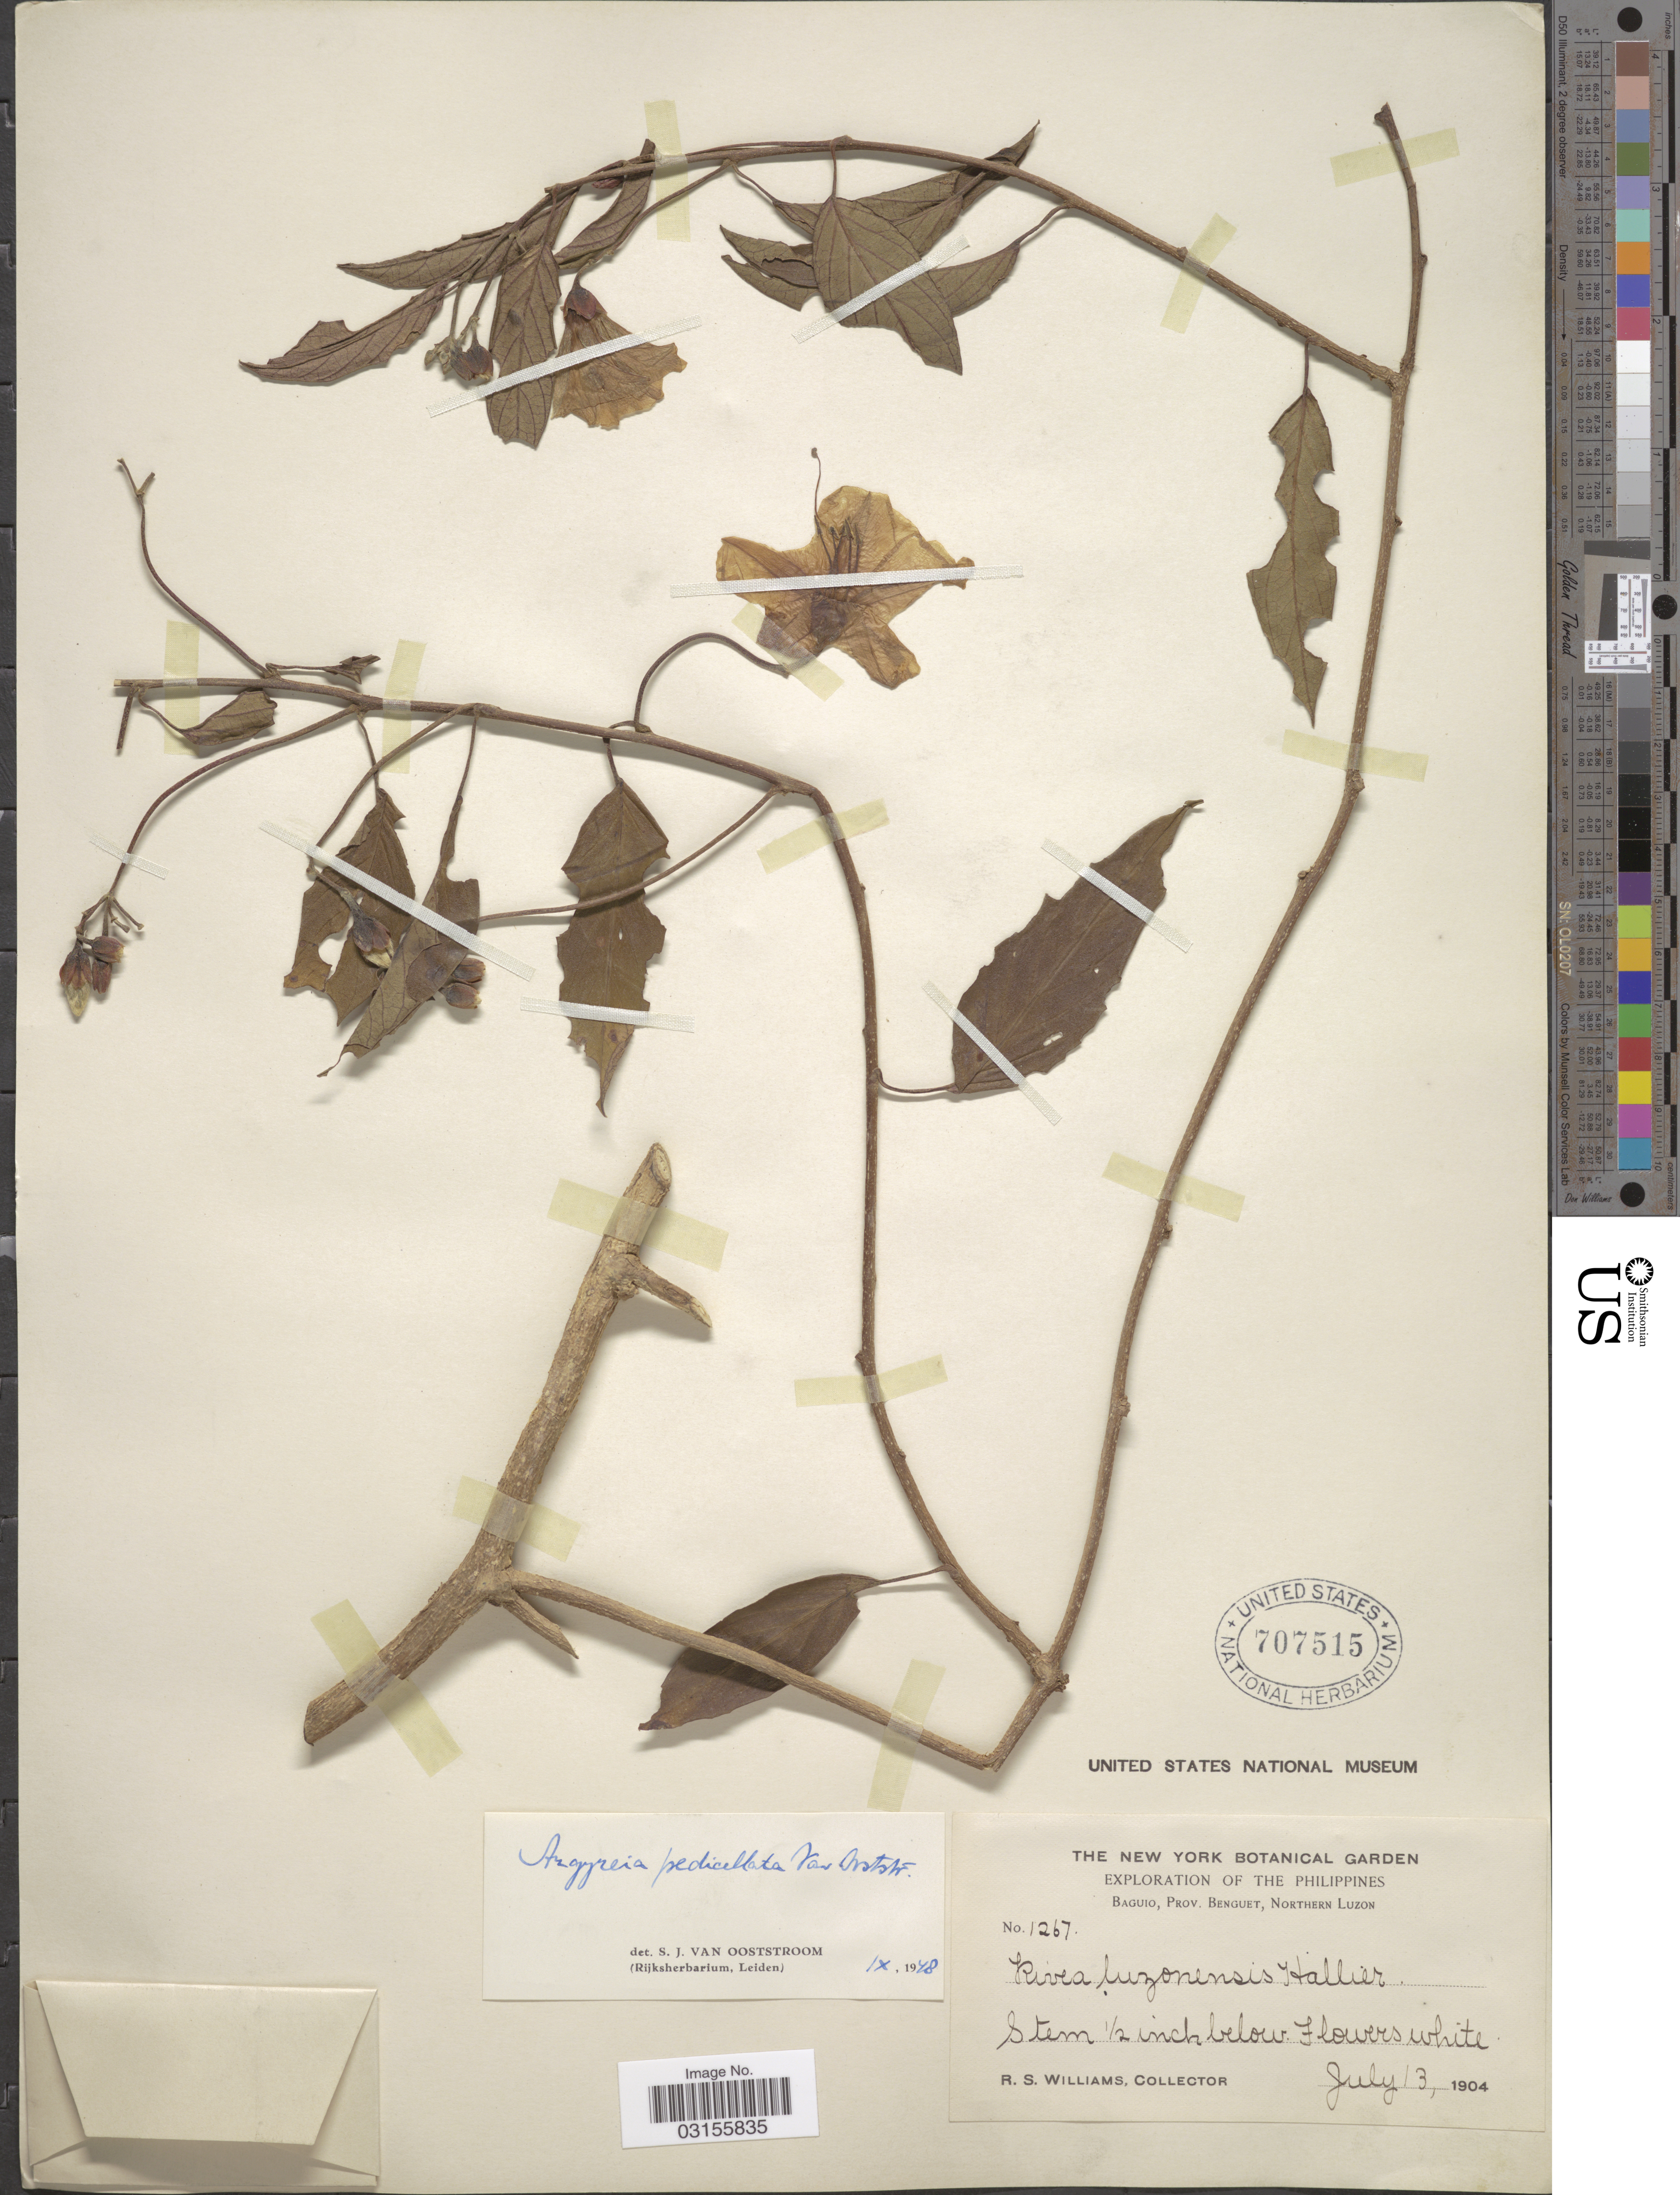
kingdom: Plantae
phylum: Tracheophyta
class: Magnoliopsida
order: Solanales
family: Convolvulaceae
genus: Argyreia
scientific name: Argyreia pedicellata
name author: Ooststr.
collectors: R. S. Williams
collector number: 1267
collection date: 1904-07-13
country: Philippines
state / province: Cordillera (Administrative Region)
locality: Baguio, Prov. Benguet, Northern Luzon.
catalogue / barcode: US 707515